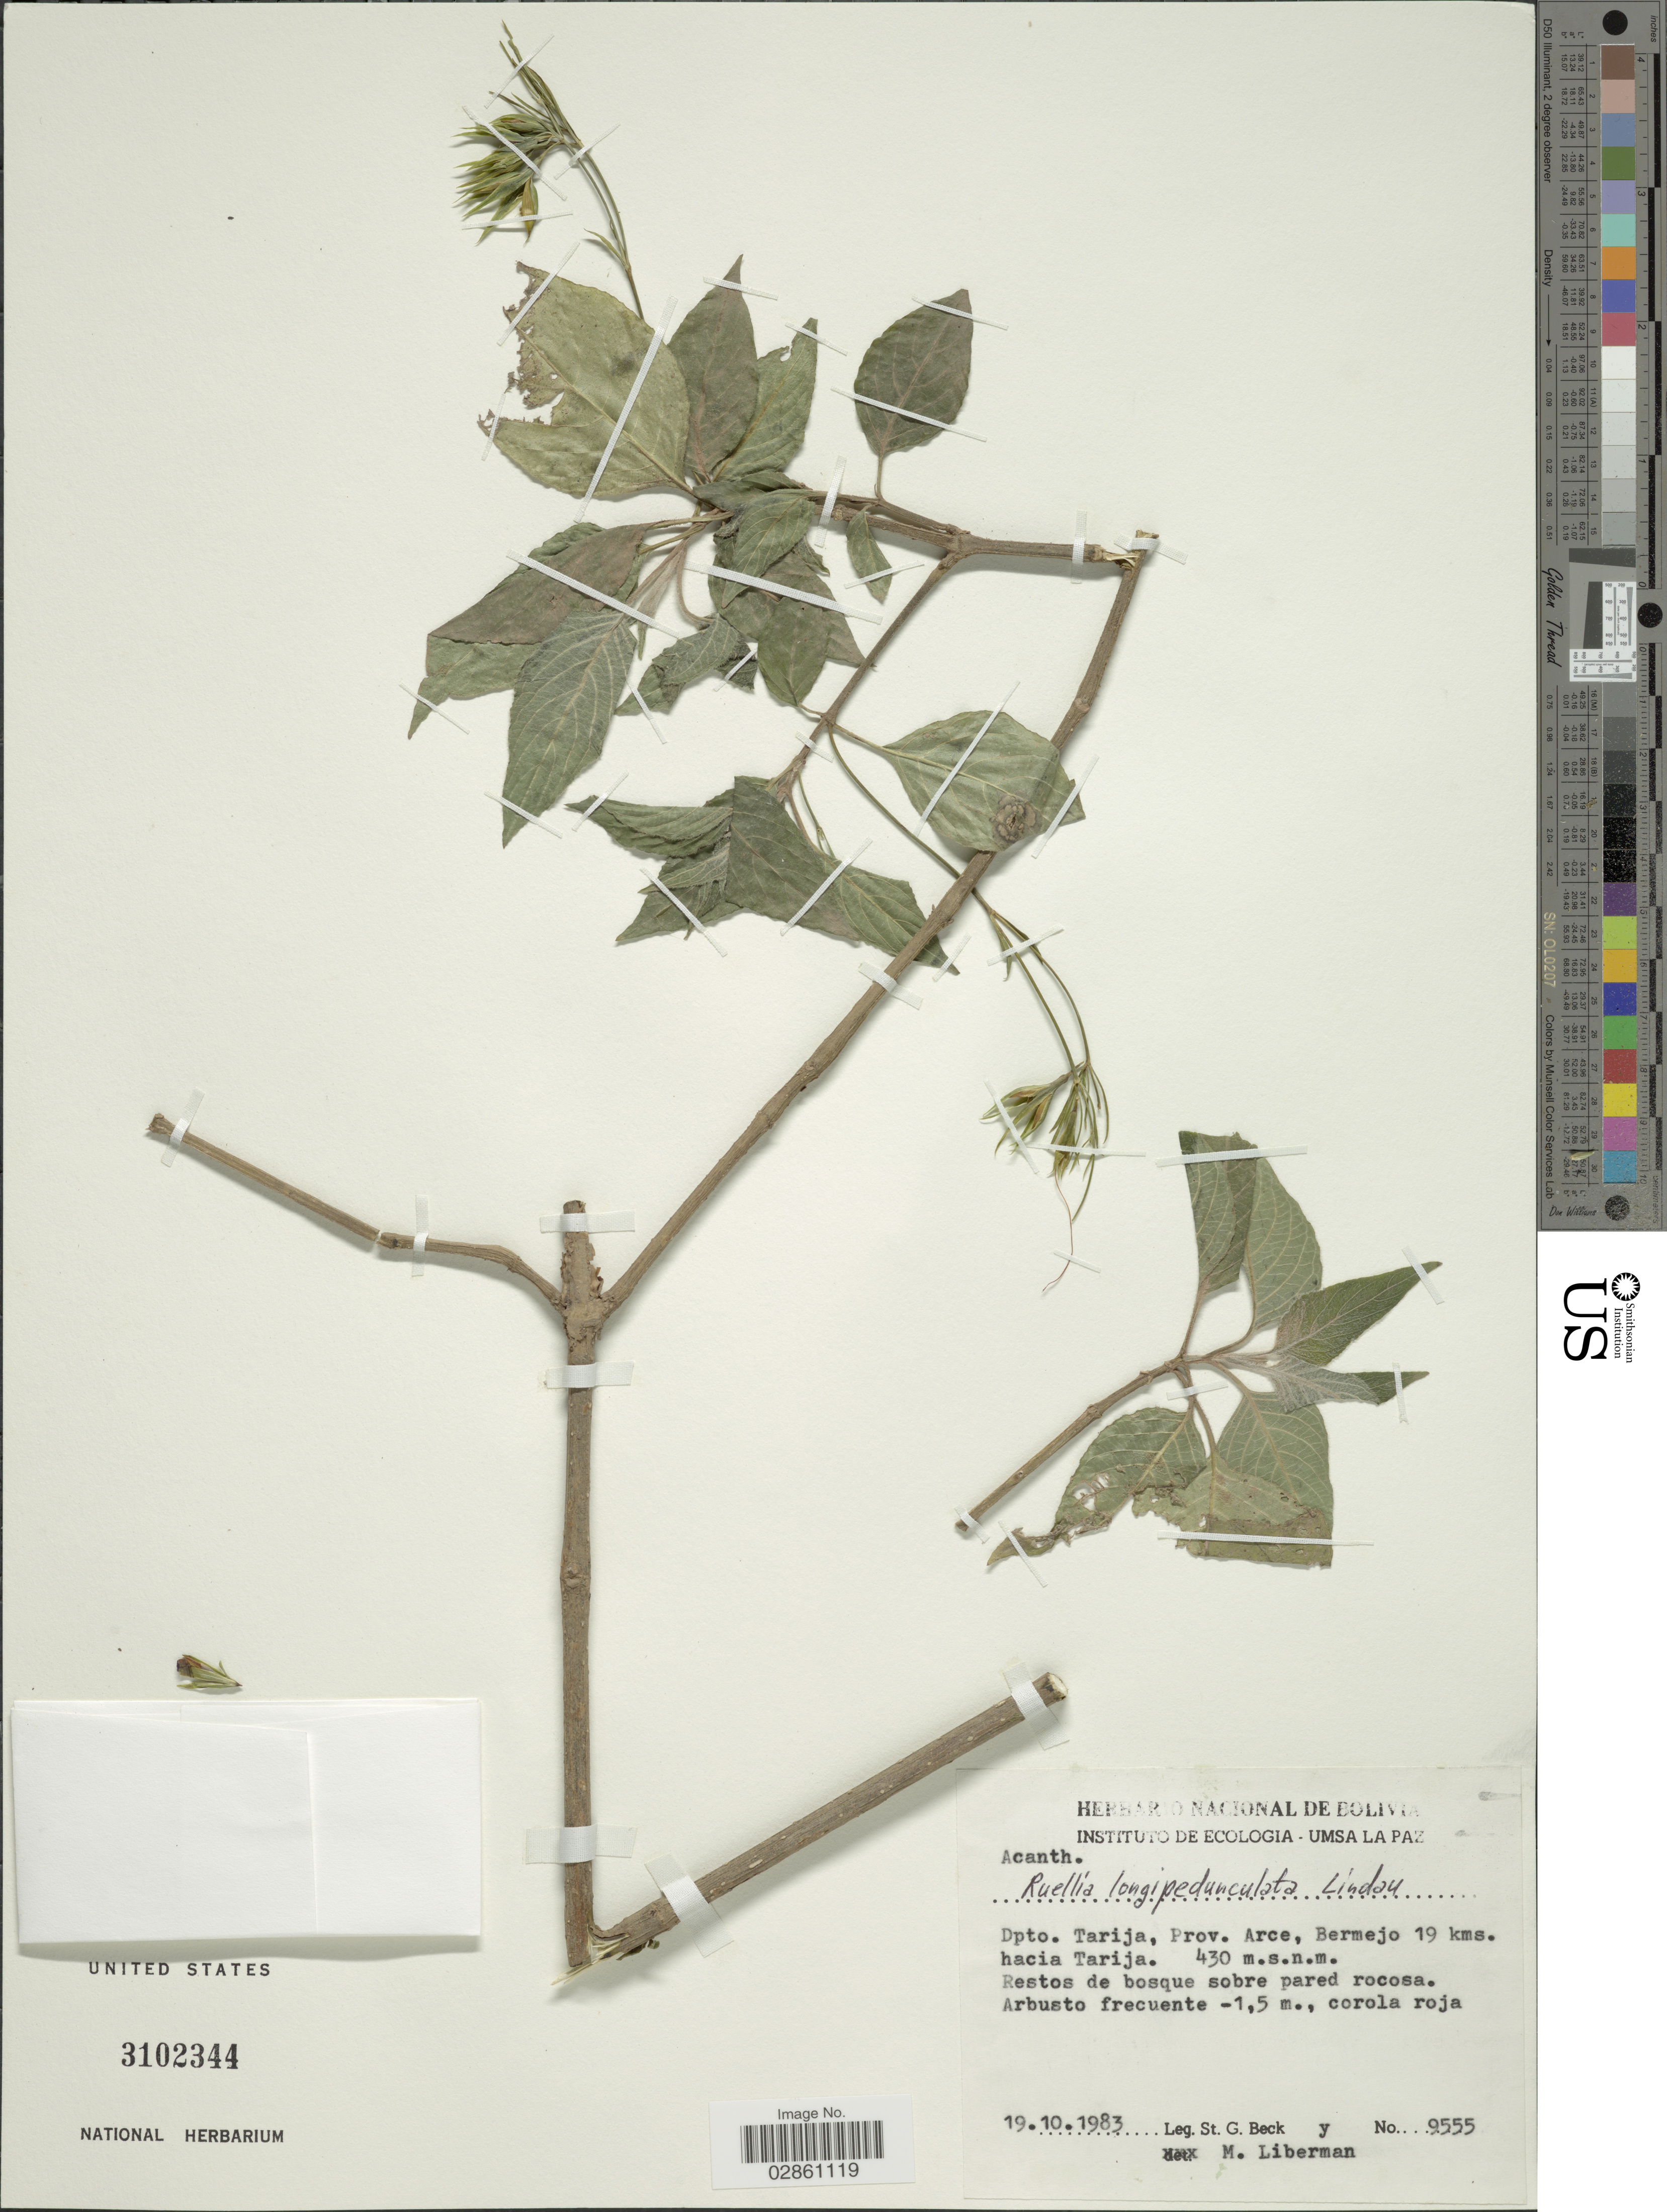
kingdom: Plantae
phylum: Tracheophyta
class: Magnoliopsida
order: Lamiales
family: Acanthaceae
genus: Ruellia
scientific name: Ruellia longipedunculata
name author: Lindau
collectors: S. Beck & M. Liberman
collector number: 9555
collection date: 1983-10-19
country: Bolivia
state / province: Tarija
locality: Dpto. Tarija, Prov. Arce, Bermejo 19 kms. hacia Tarija.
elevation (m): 430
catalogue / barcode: US 3102344